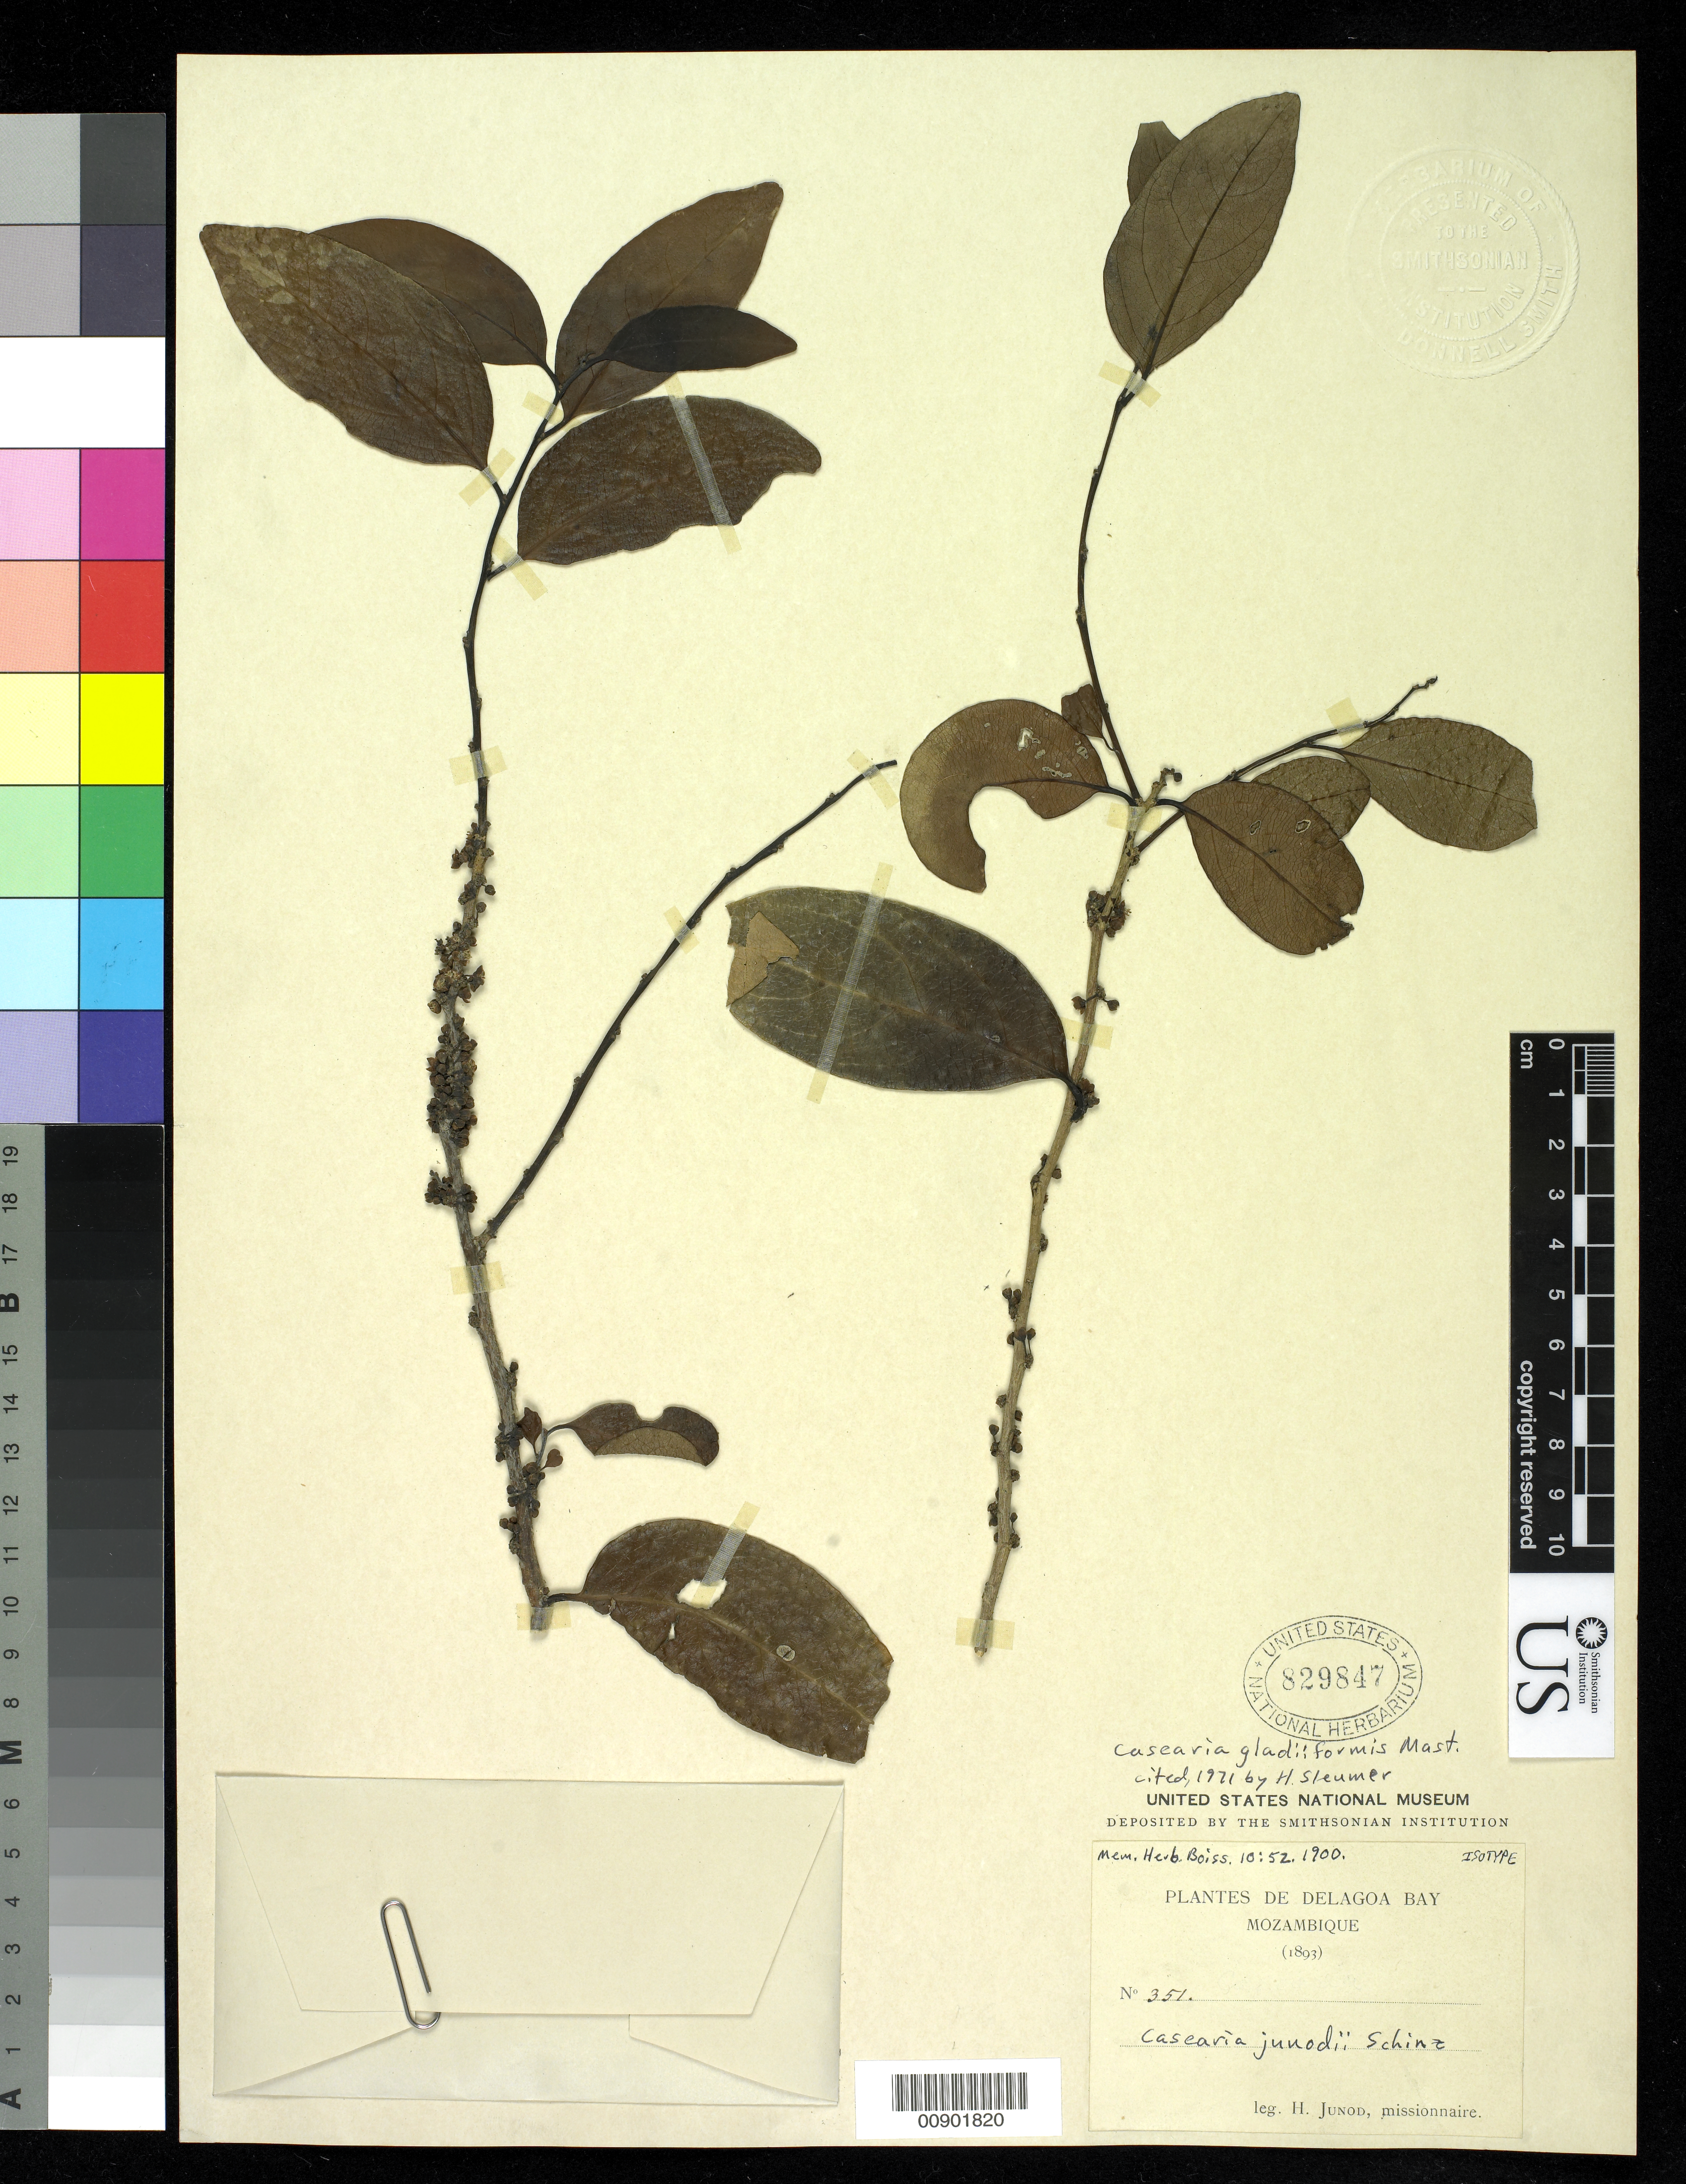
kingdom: Plantae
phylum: Tracheophyta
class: Magnoliopsida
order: Malpighiales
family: Salicaceae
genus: Casearia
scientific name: Casearia junodii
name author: Schinz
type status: Isotype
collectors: H. Junod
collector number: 351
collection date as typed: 1893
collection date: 1893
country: Mozambique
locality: Delagoa Bay, Mozambique.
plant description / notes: Current name as cited 1971 by H. Sleumer.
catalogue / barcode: US 829847